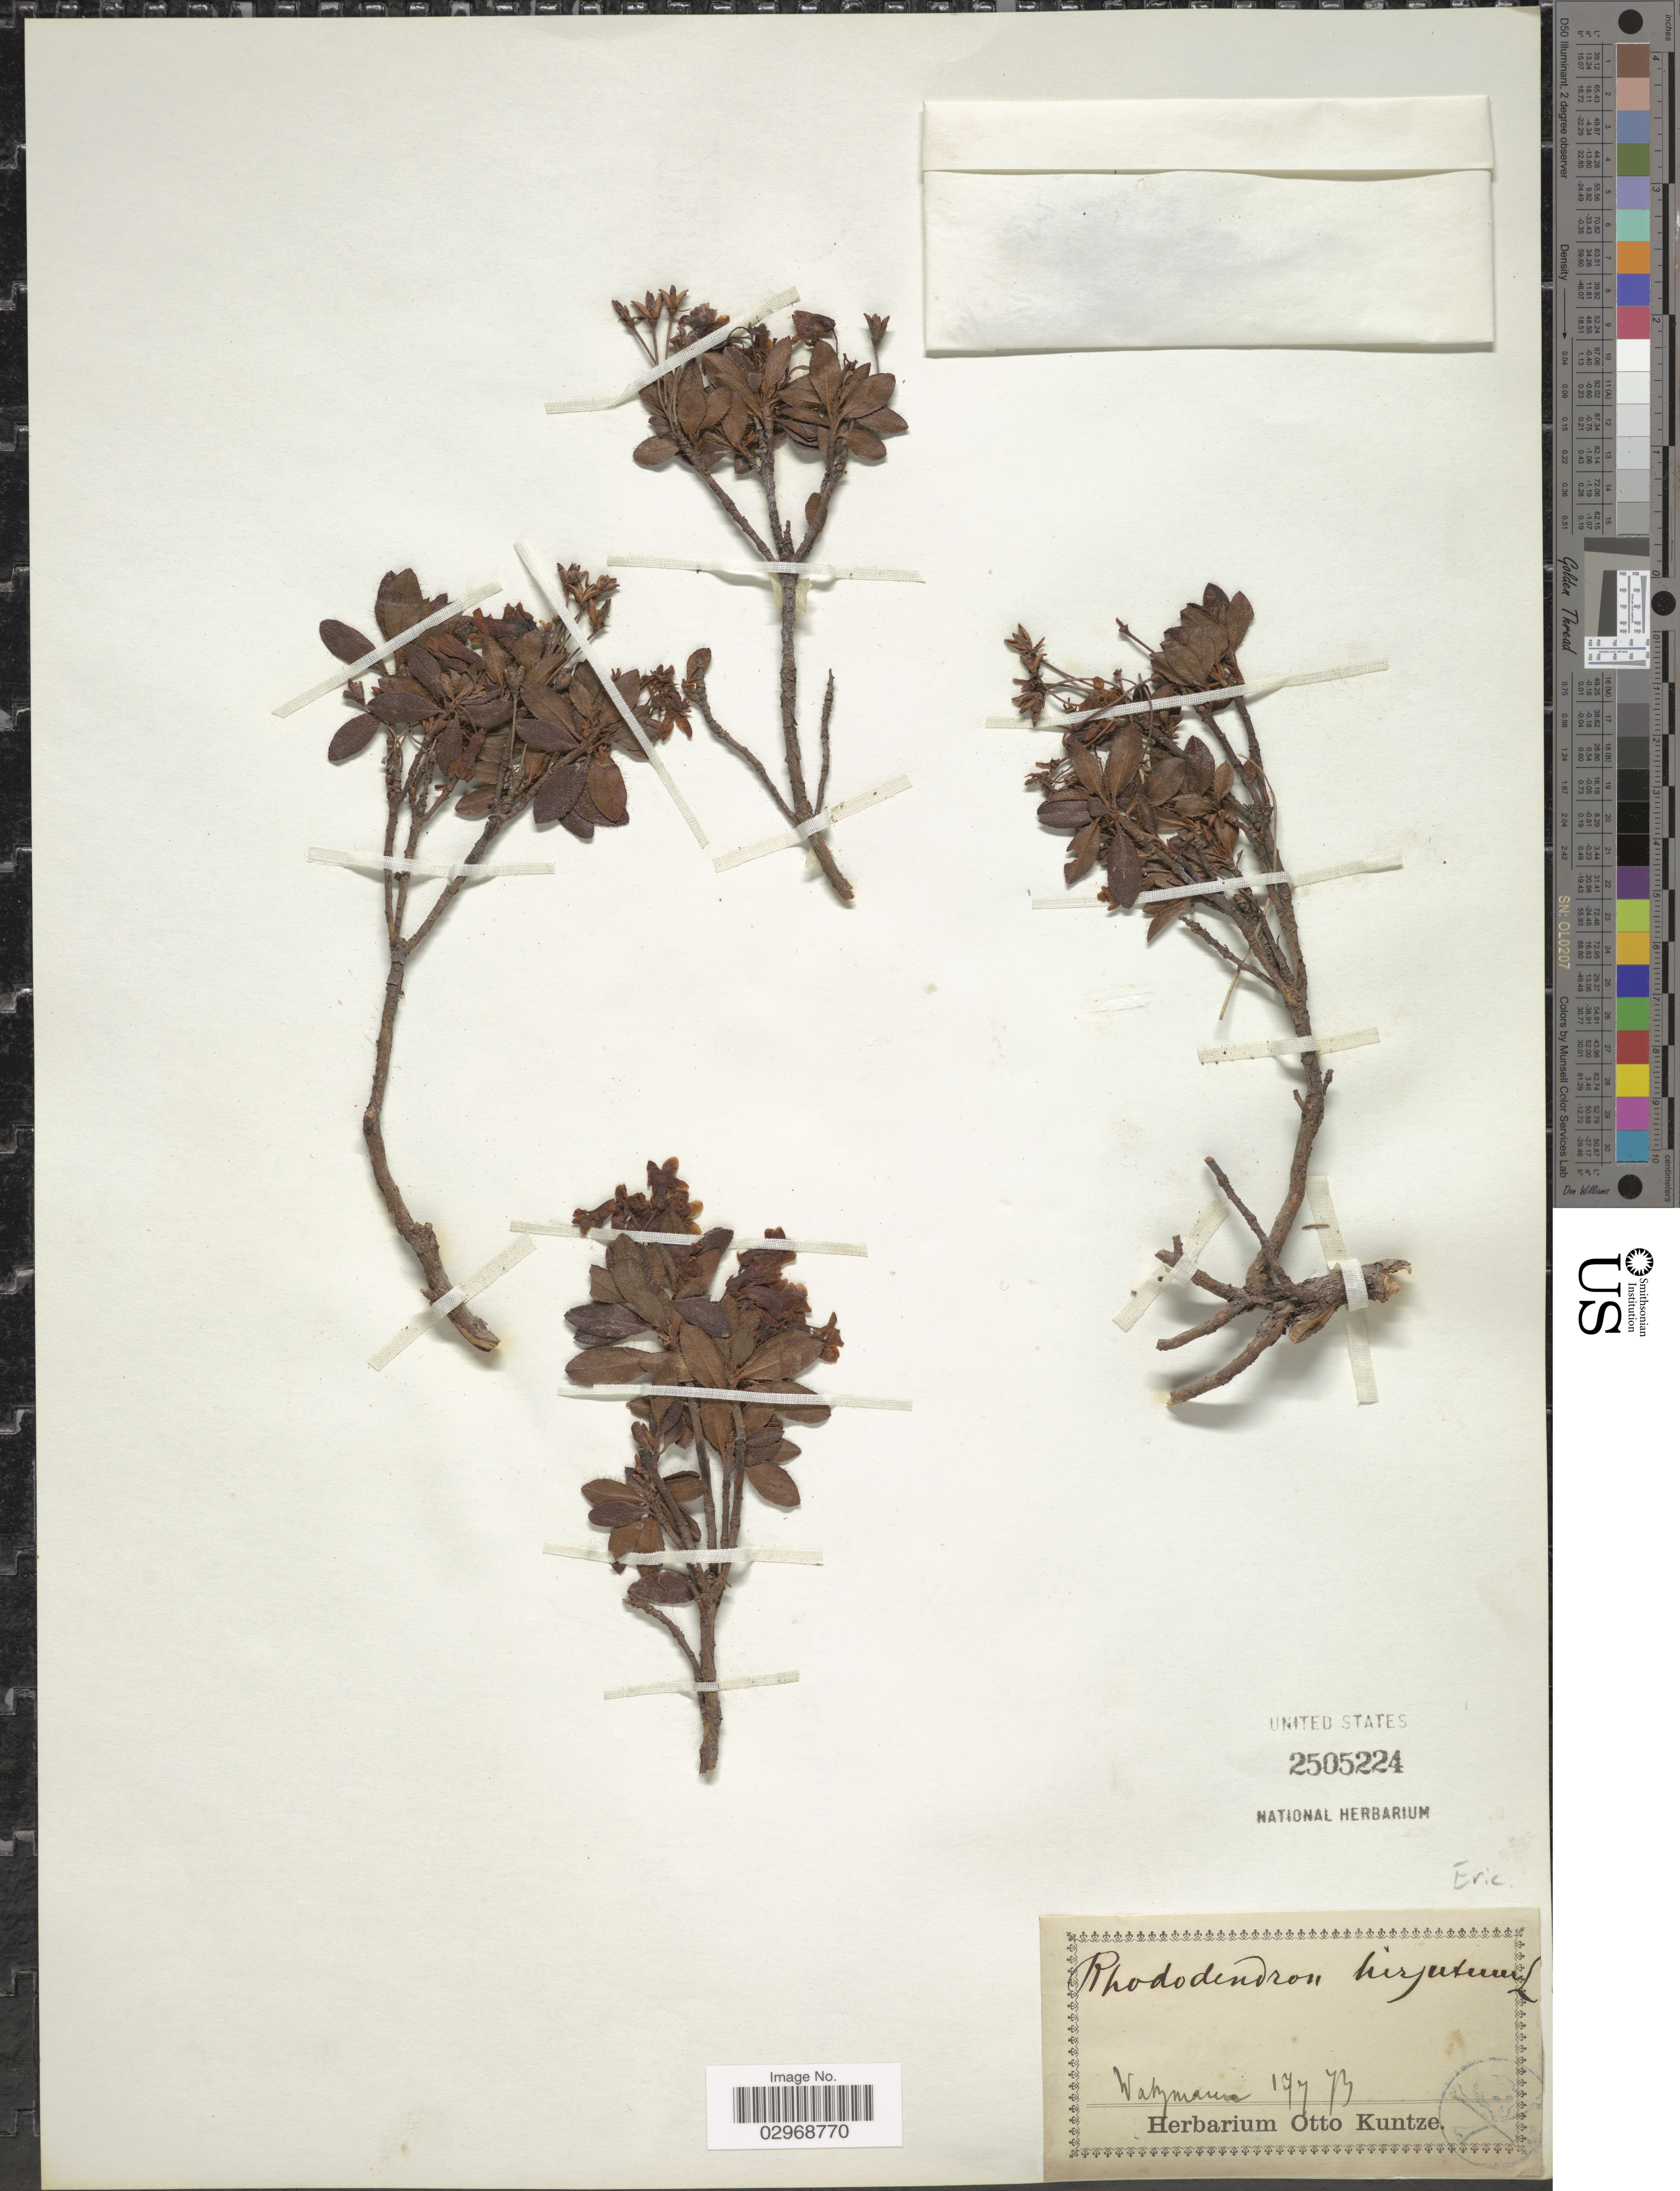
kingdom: Plantae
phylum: Tracheophyta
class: Magnoliopsida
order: Ericales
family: Ericaceae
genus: Rhododendron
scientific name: Rhododendron hirsutum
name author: L.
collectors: ex herb. Otto Kuntze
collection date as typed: Transcribed d/m/y: 17/7/73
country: Germany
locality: Watzmann.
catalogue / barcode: US 2505224